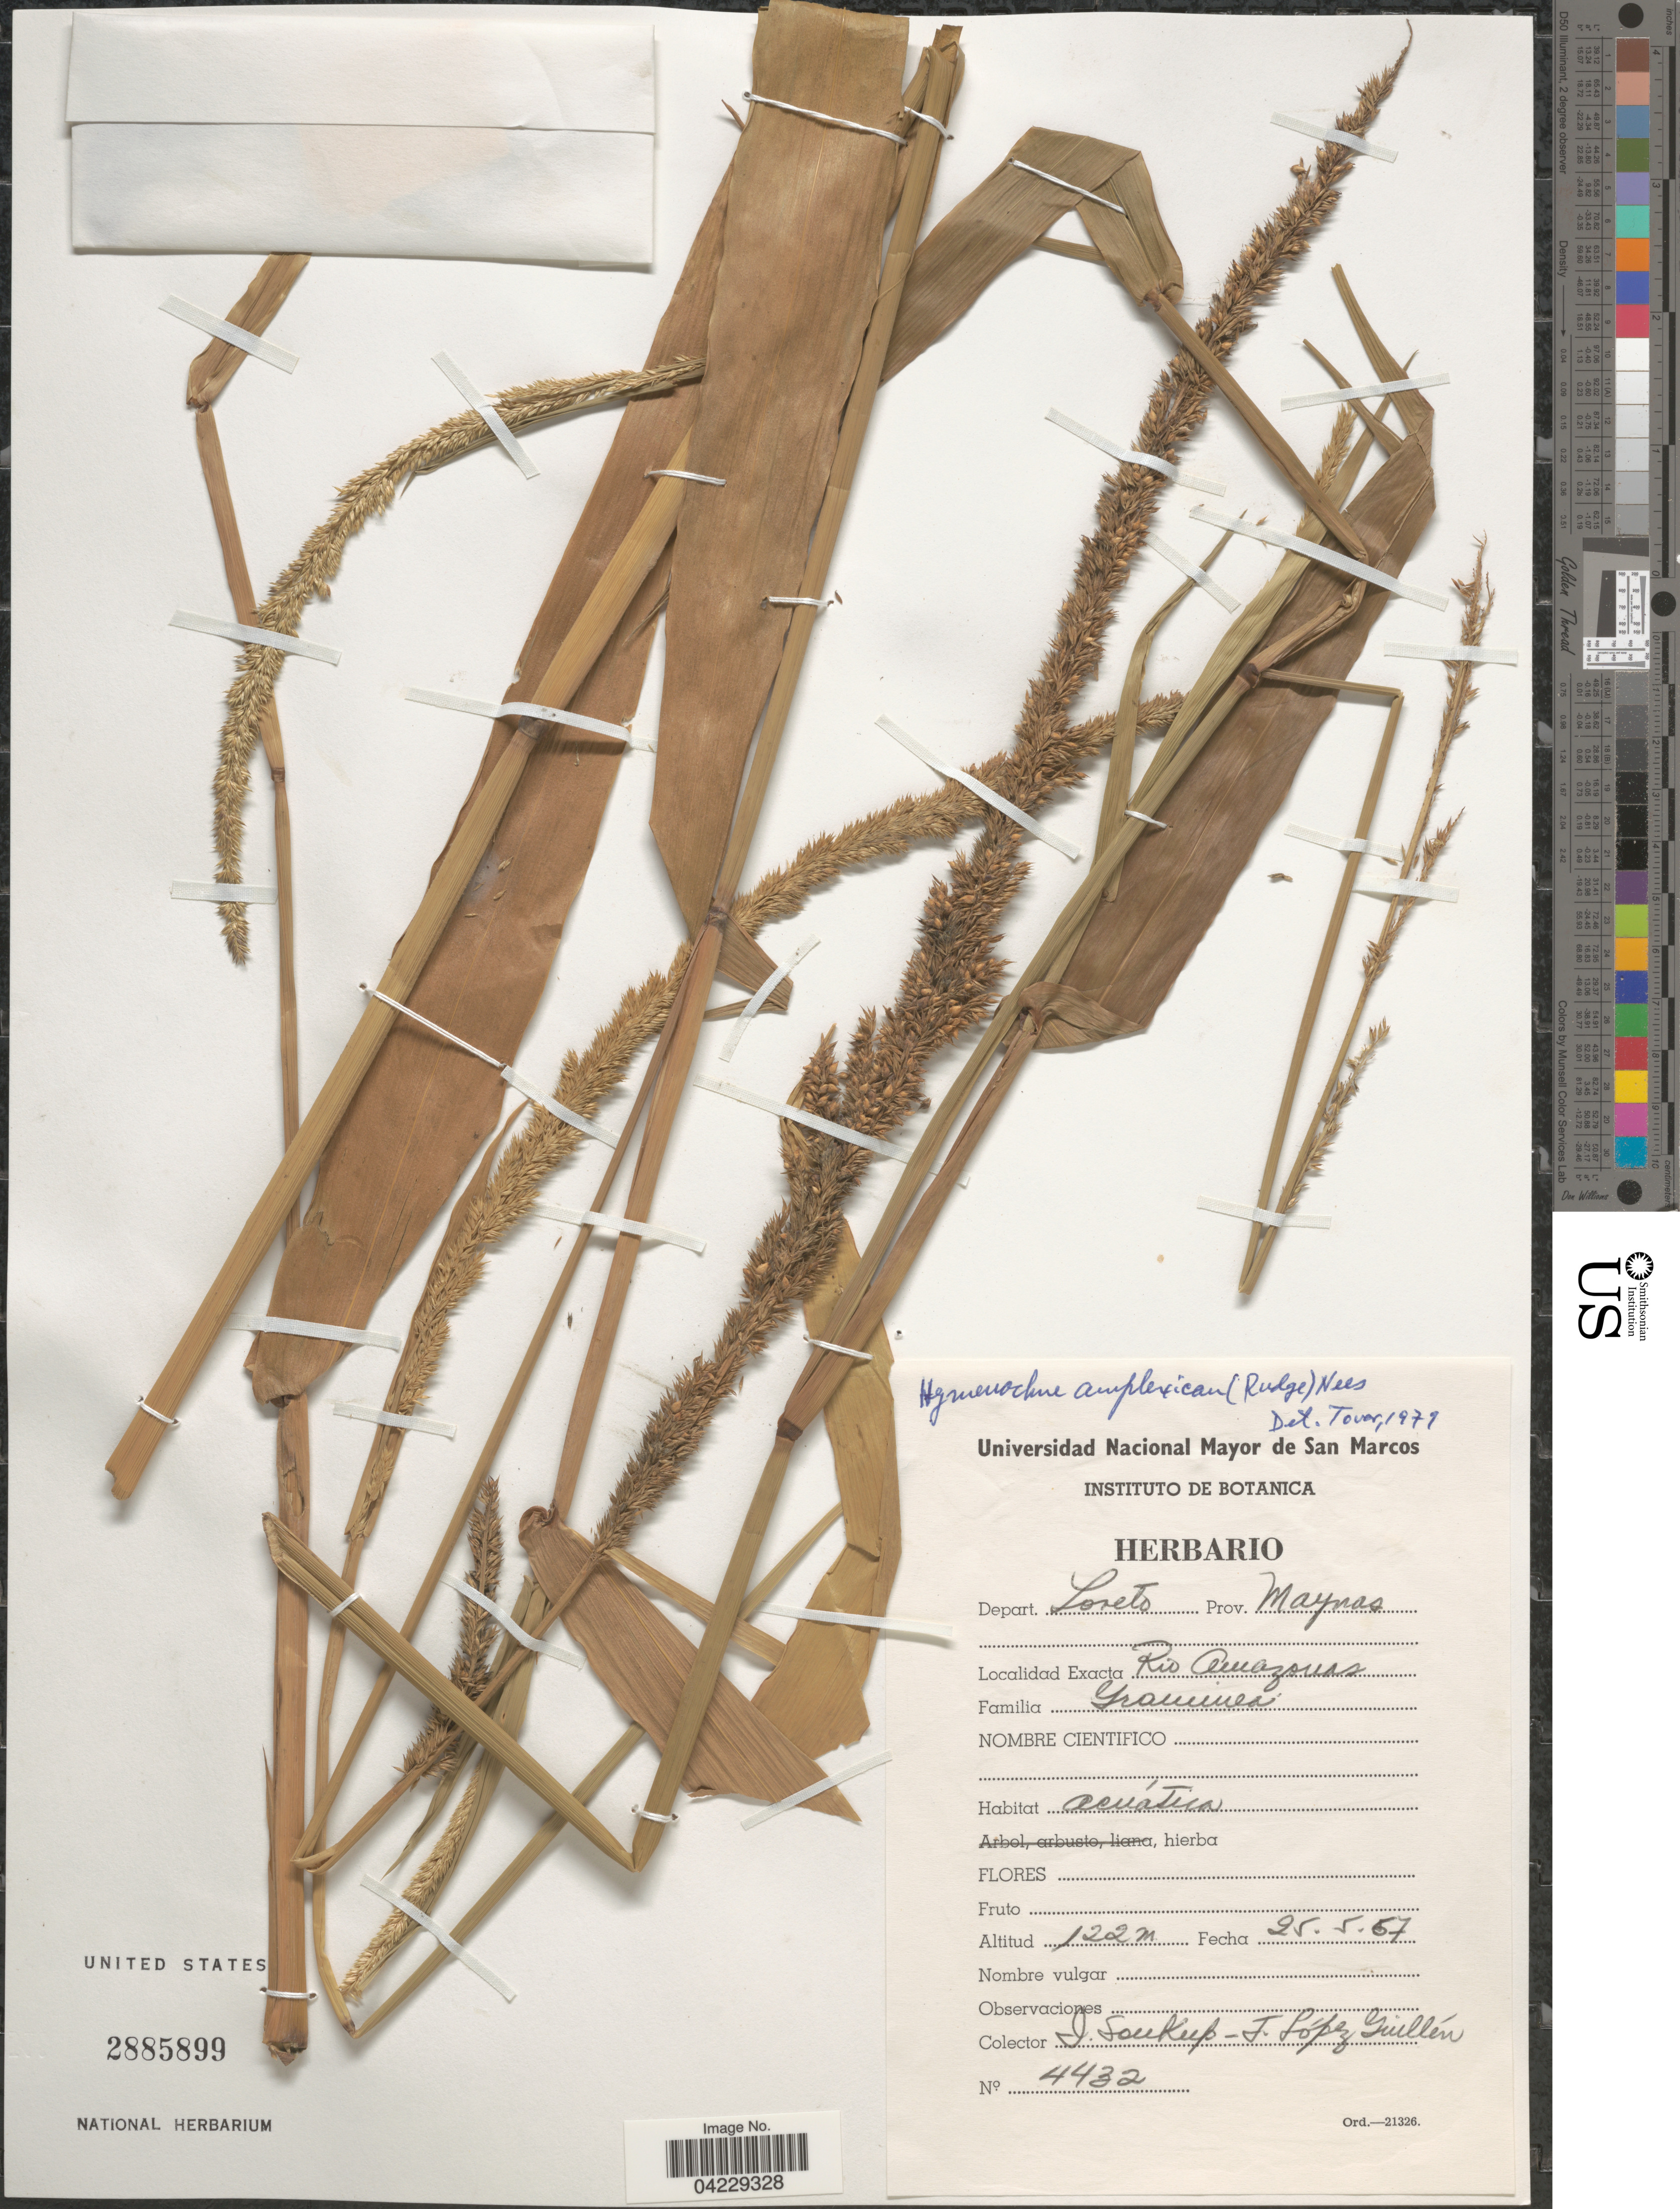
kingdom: Plantae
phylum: Tracheophyta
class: Liliopsida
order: Poales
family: Poaceae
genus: Hymenachne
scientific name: Hymenachne amplexicaulis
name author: (Rudge) Nees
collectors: J. Soukup & J. López Guillén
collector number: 4432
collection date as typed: Transcribed d/m/y: 25/5/67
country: Peru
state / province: Loreto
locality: Depart. Loreto. Prov. Maynas. Rio Amazonas.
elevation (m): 122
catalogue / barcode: US 2885899